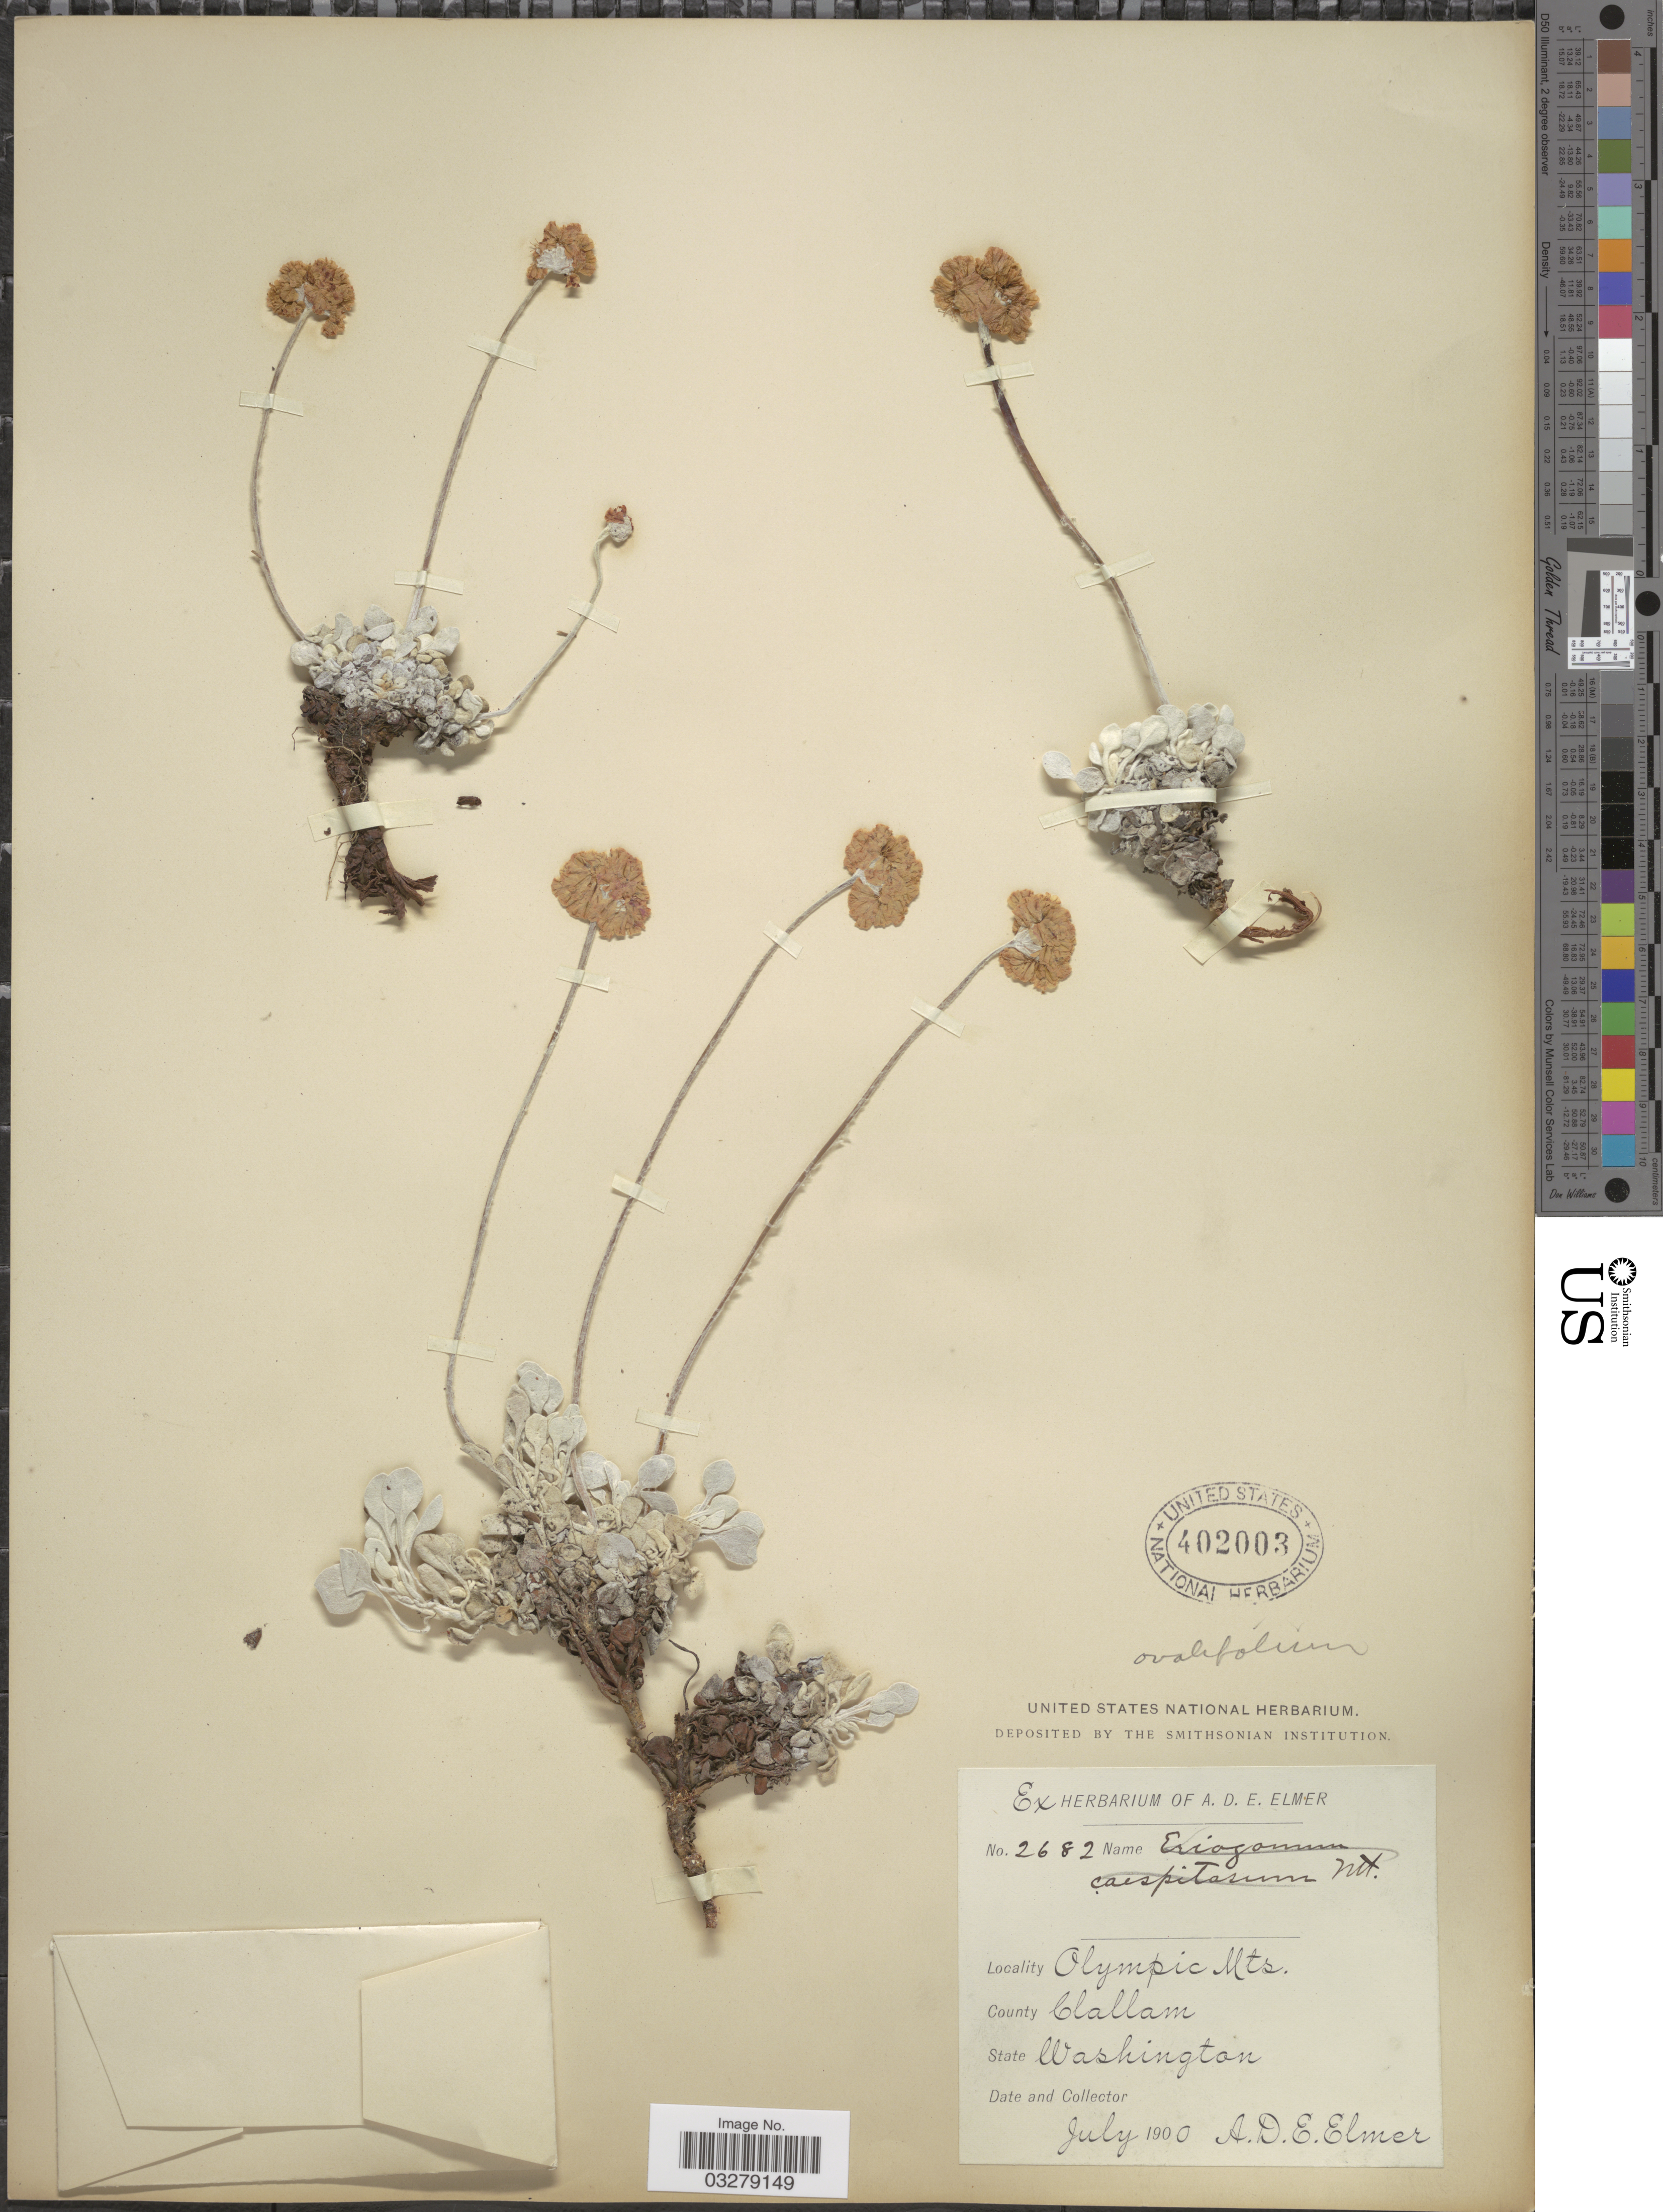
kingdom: Plantae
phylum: Tracheophyta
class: Magnoliopsida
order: Caryophyllales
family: Polygonaceae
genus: Eriogonum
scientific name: Eriogonum ovalifolium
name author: Nutt.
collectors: A. D. E. Elmer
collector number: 2682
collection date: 1900-07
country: United States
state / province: Washington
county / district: Clallam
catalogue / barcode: US 402003